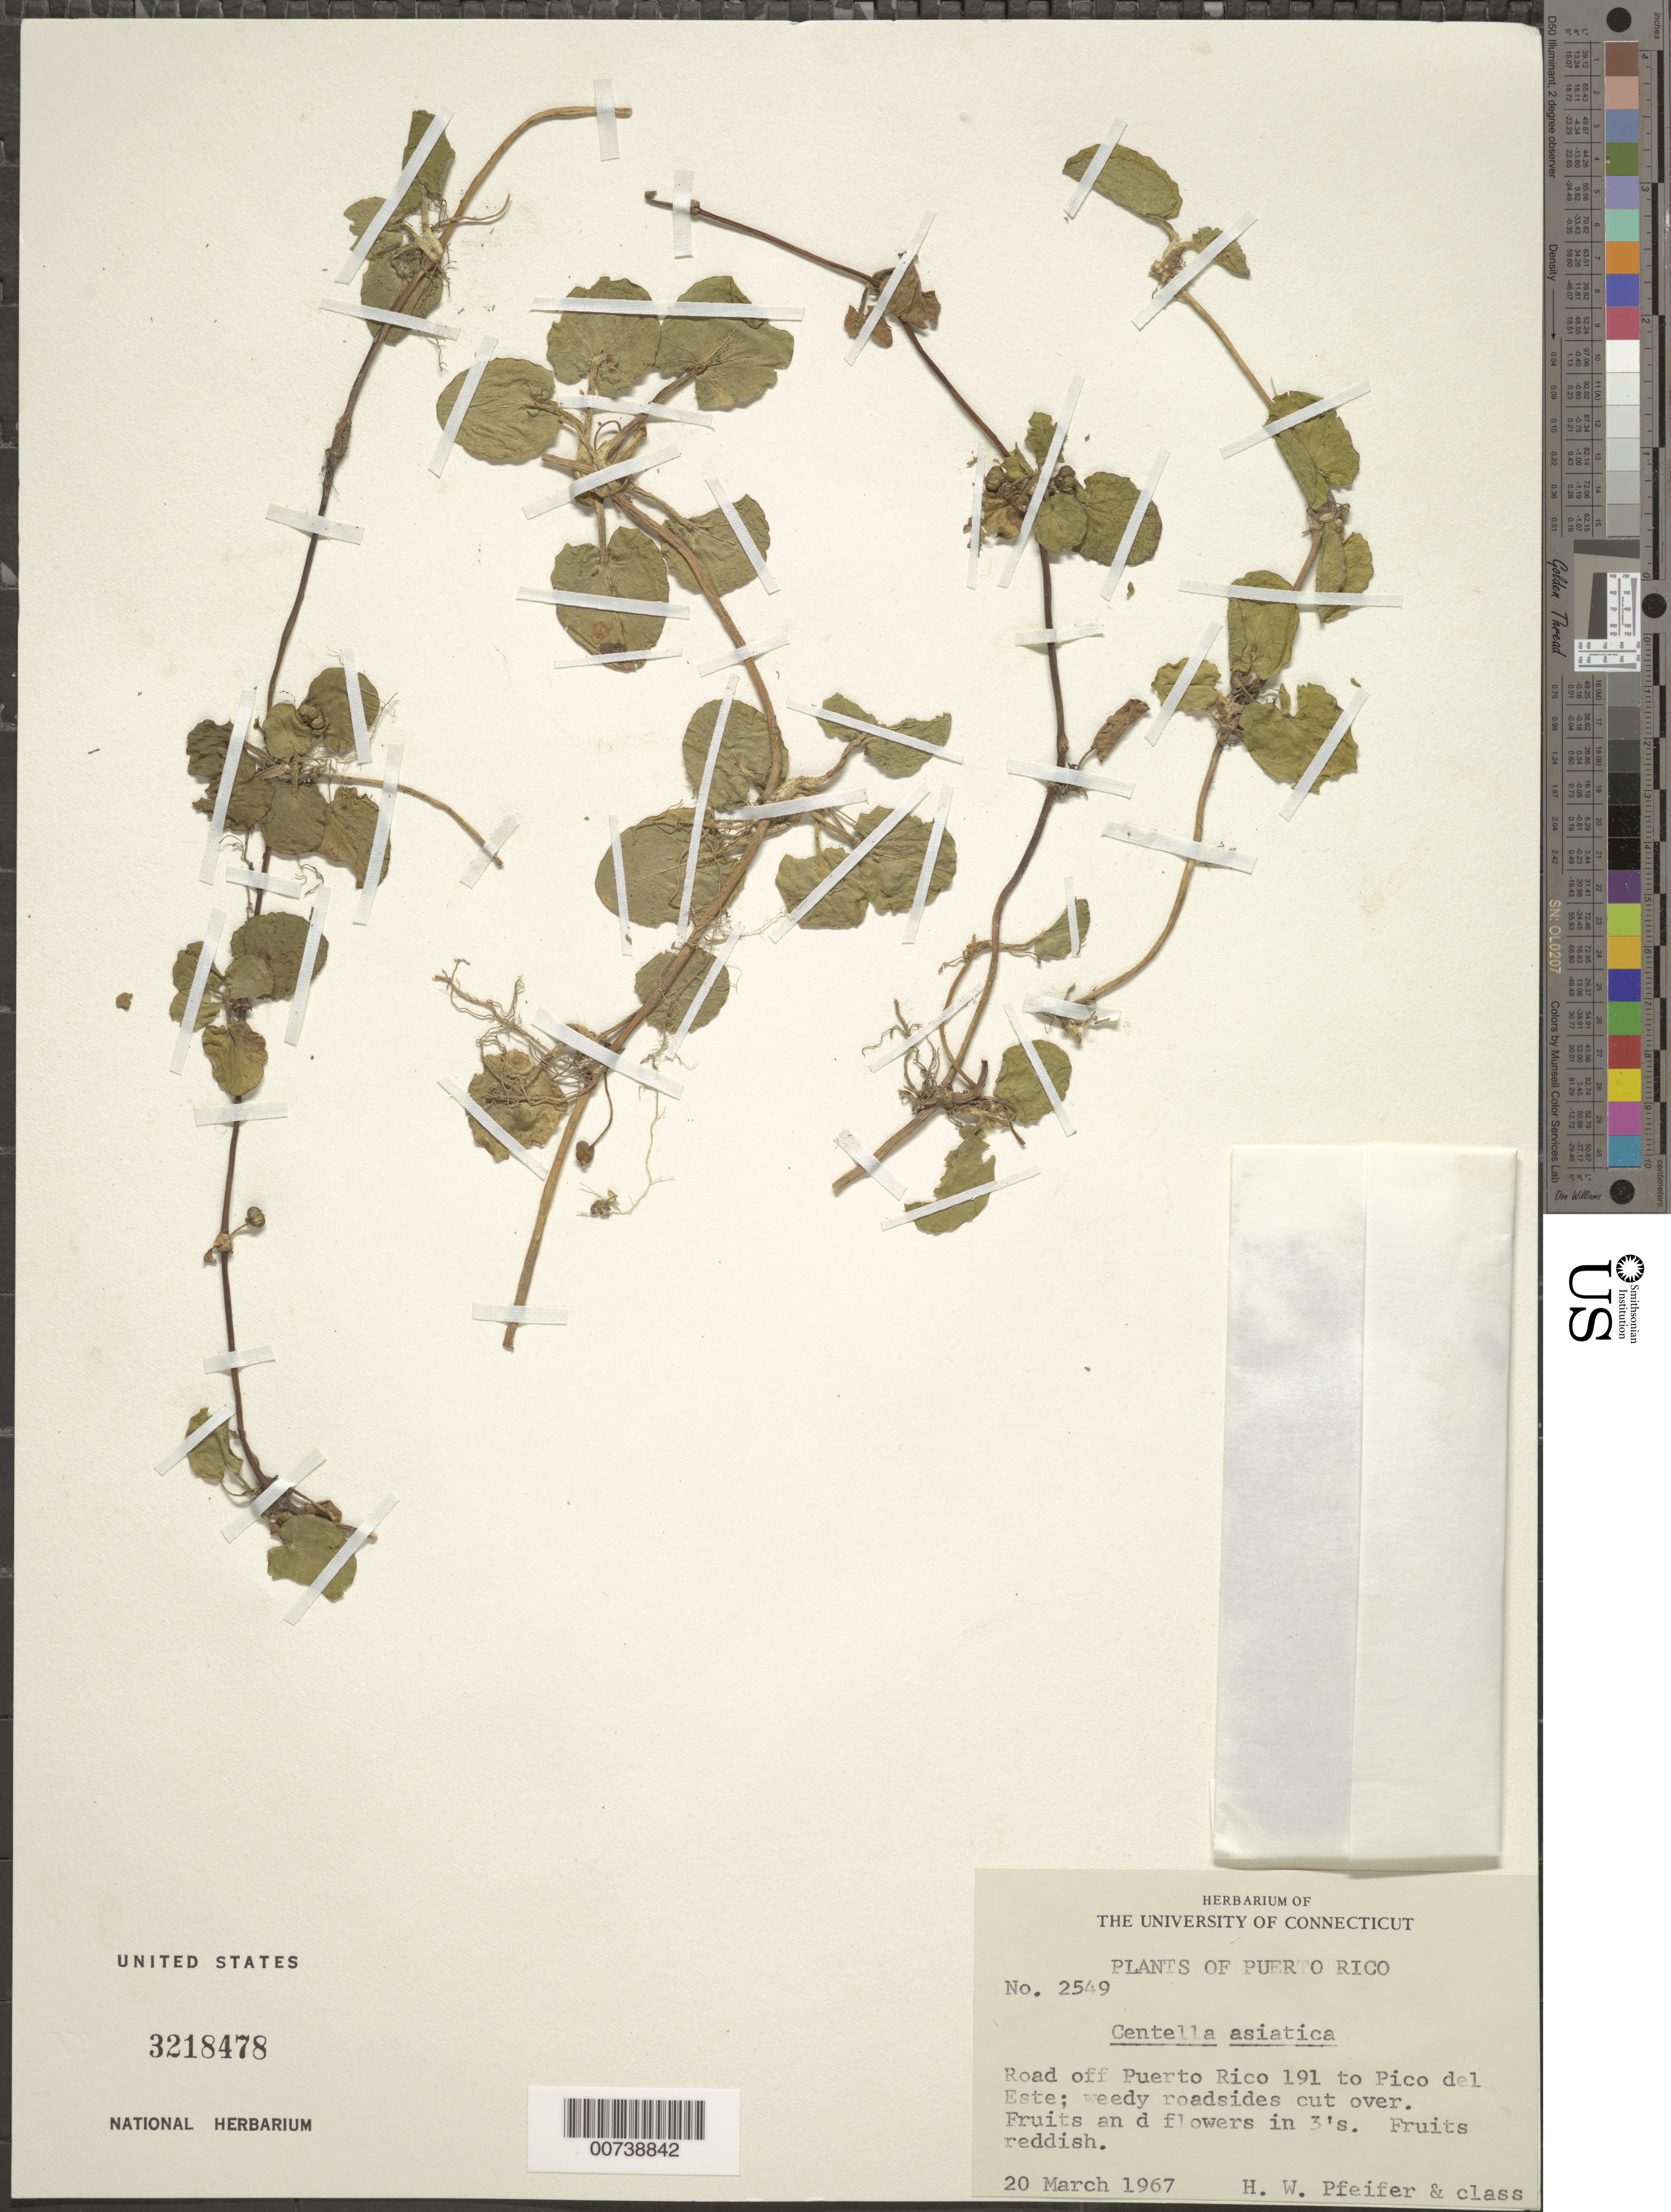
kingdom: Plantae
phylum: Tracheophyta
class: Magnoliopsida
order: Apiales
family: Apiaceae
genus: Centella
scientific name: Centella asiatica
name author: (L.) Urb.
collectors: H. W. Pfeifer & Class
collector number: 2549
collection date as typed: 20 Mar 1967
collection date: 1967-03-20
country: Puerto Rico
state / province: Naguabo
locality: Road off Puerto Rico 191 to Pico del este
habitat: Weedy roadsides cut over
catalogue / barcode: US 3218478